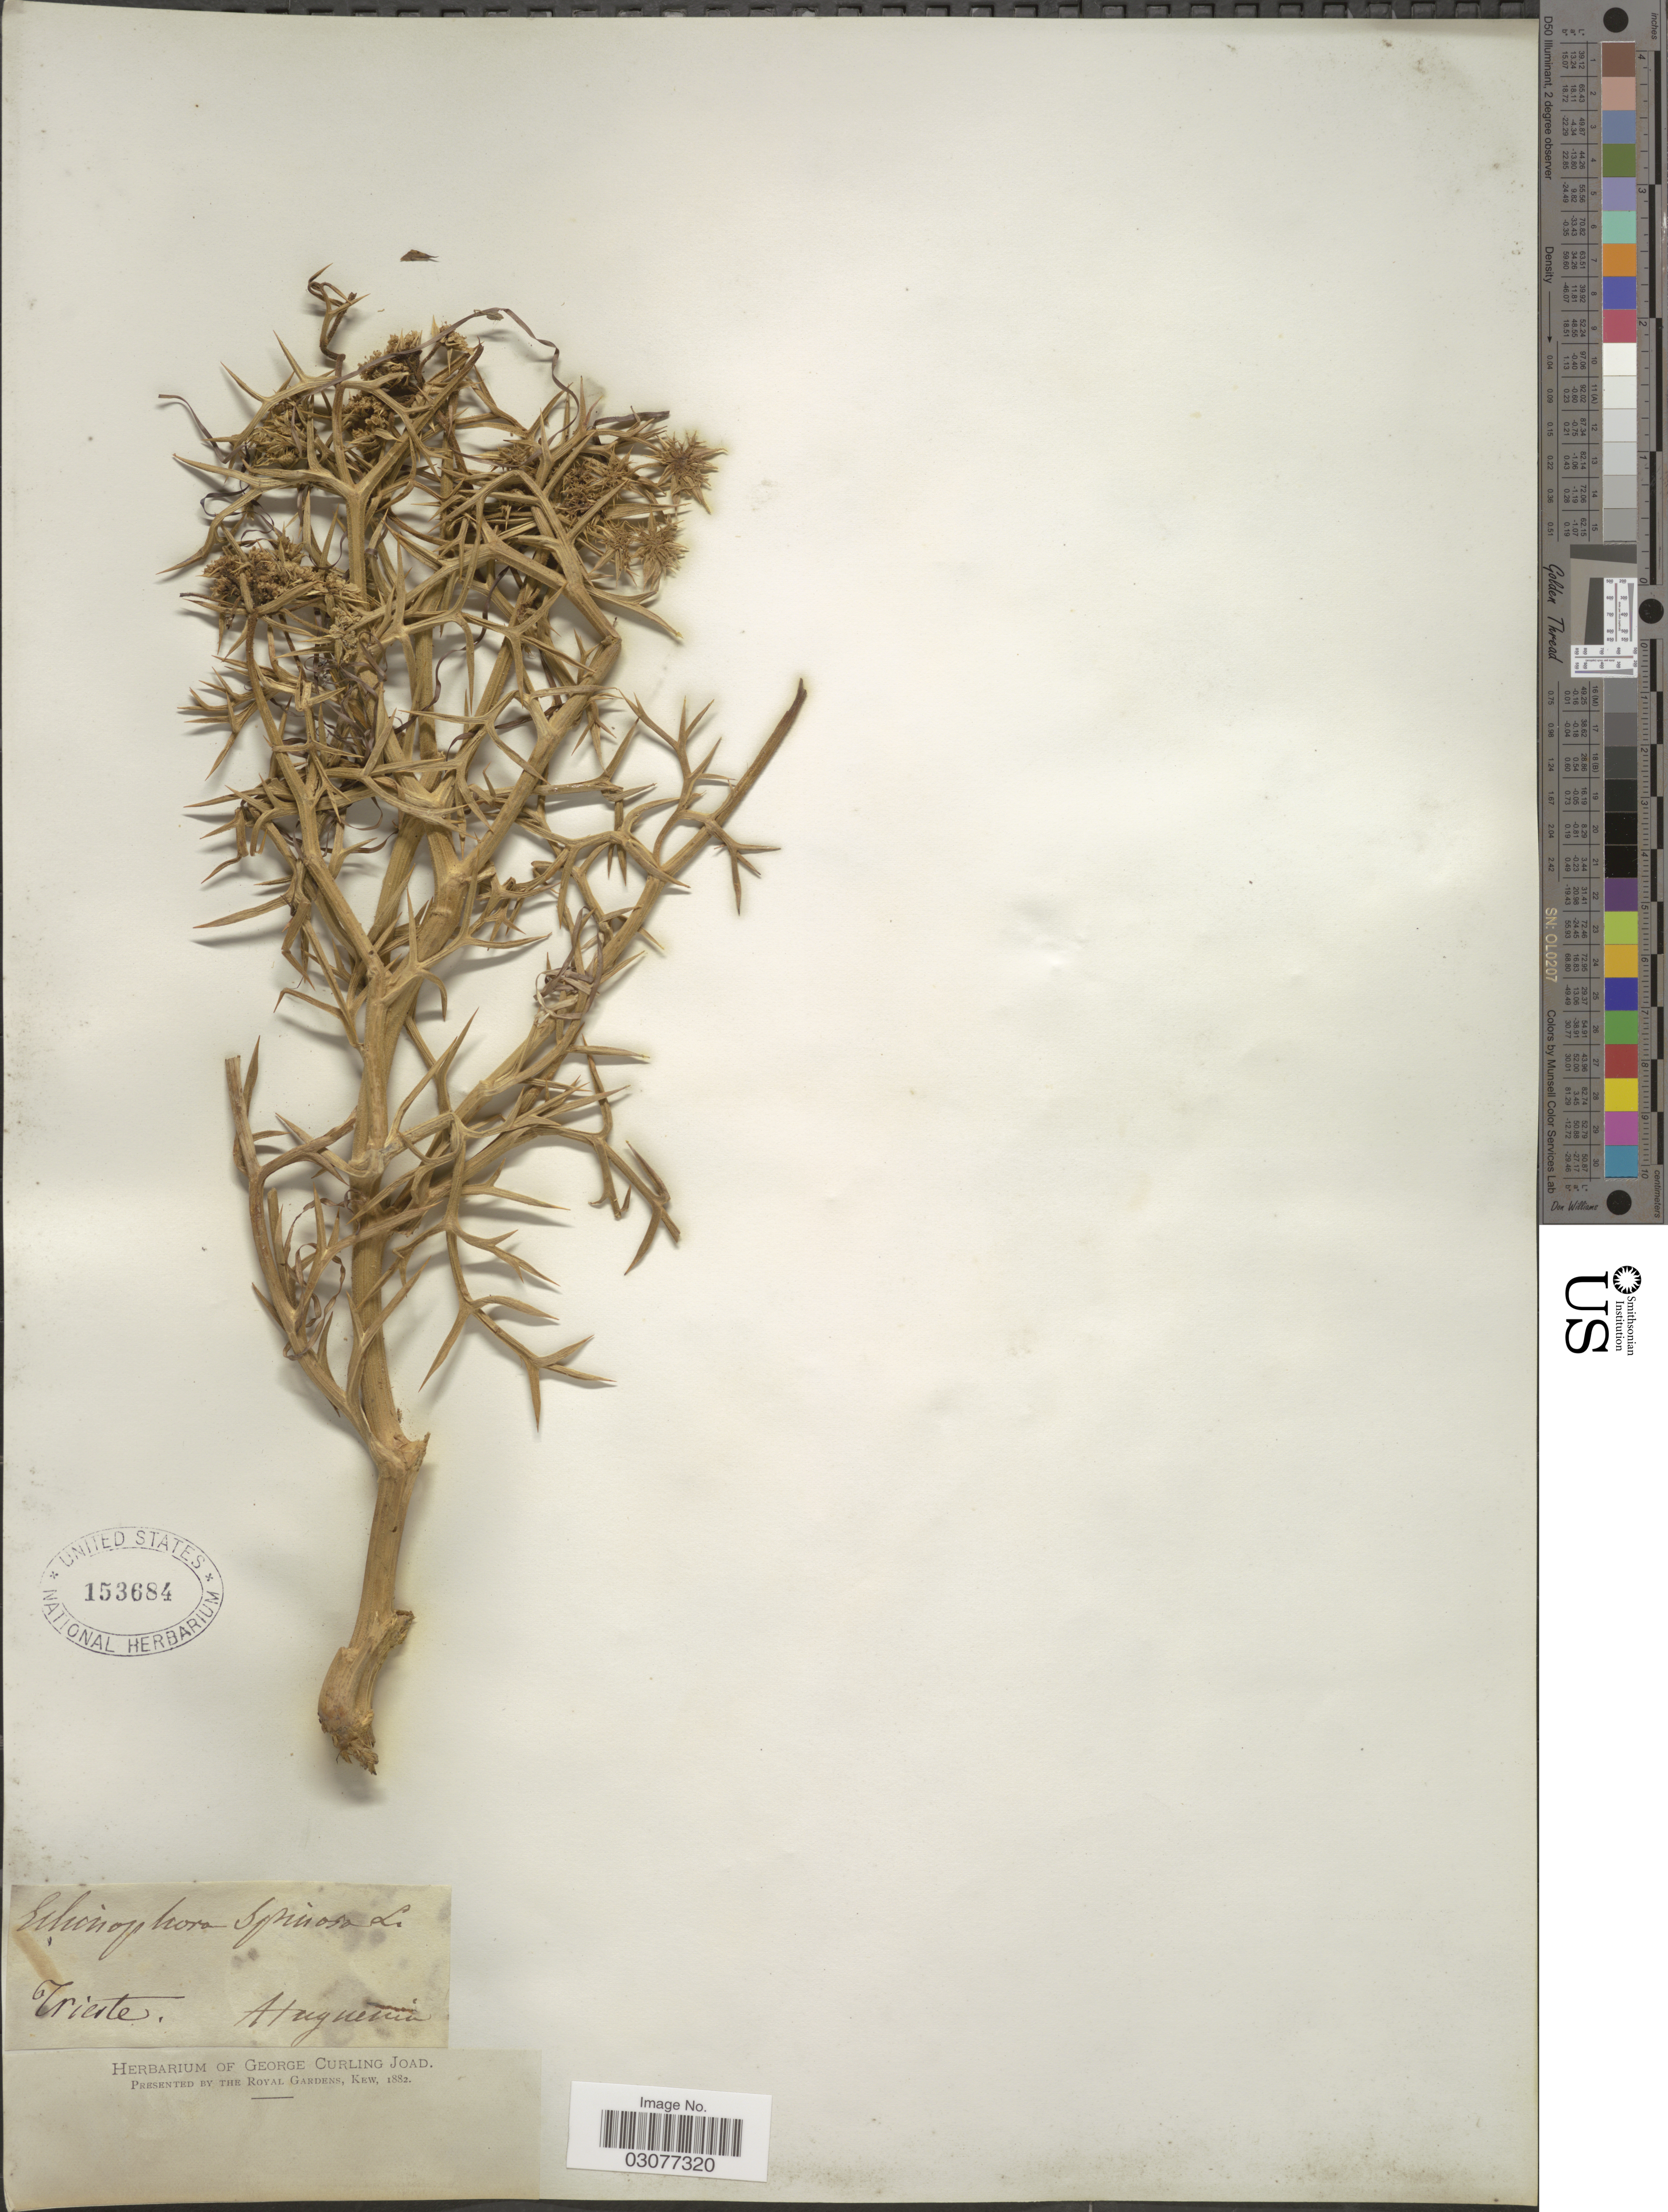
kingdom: Plantae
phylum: Tracheophyta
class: Magnoliopsida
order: Apiales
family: Apiaceae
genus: Echinophora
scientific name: Echinophora spinosa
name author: L.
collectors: Huguenin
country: Italy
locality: Trieste.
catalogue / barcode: US 153684